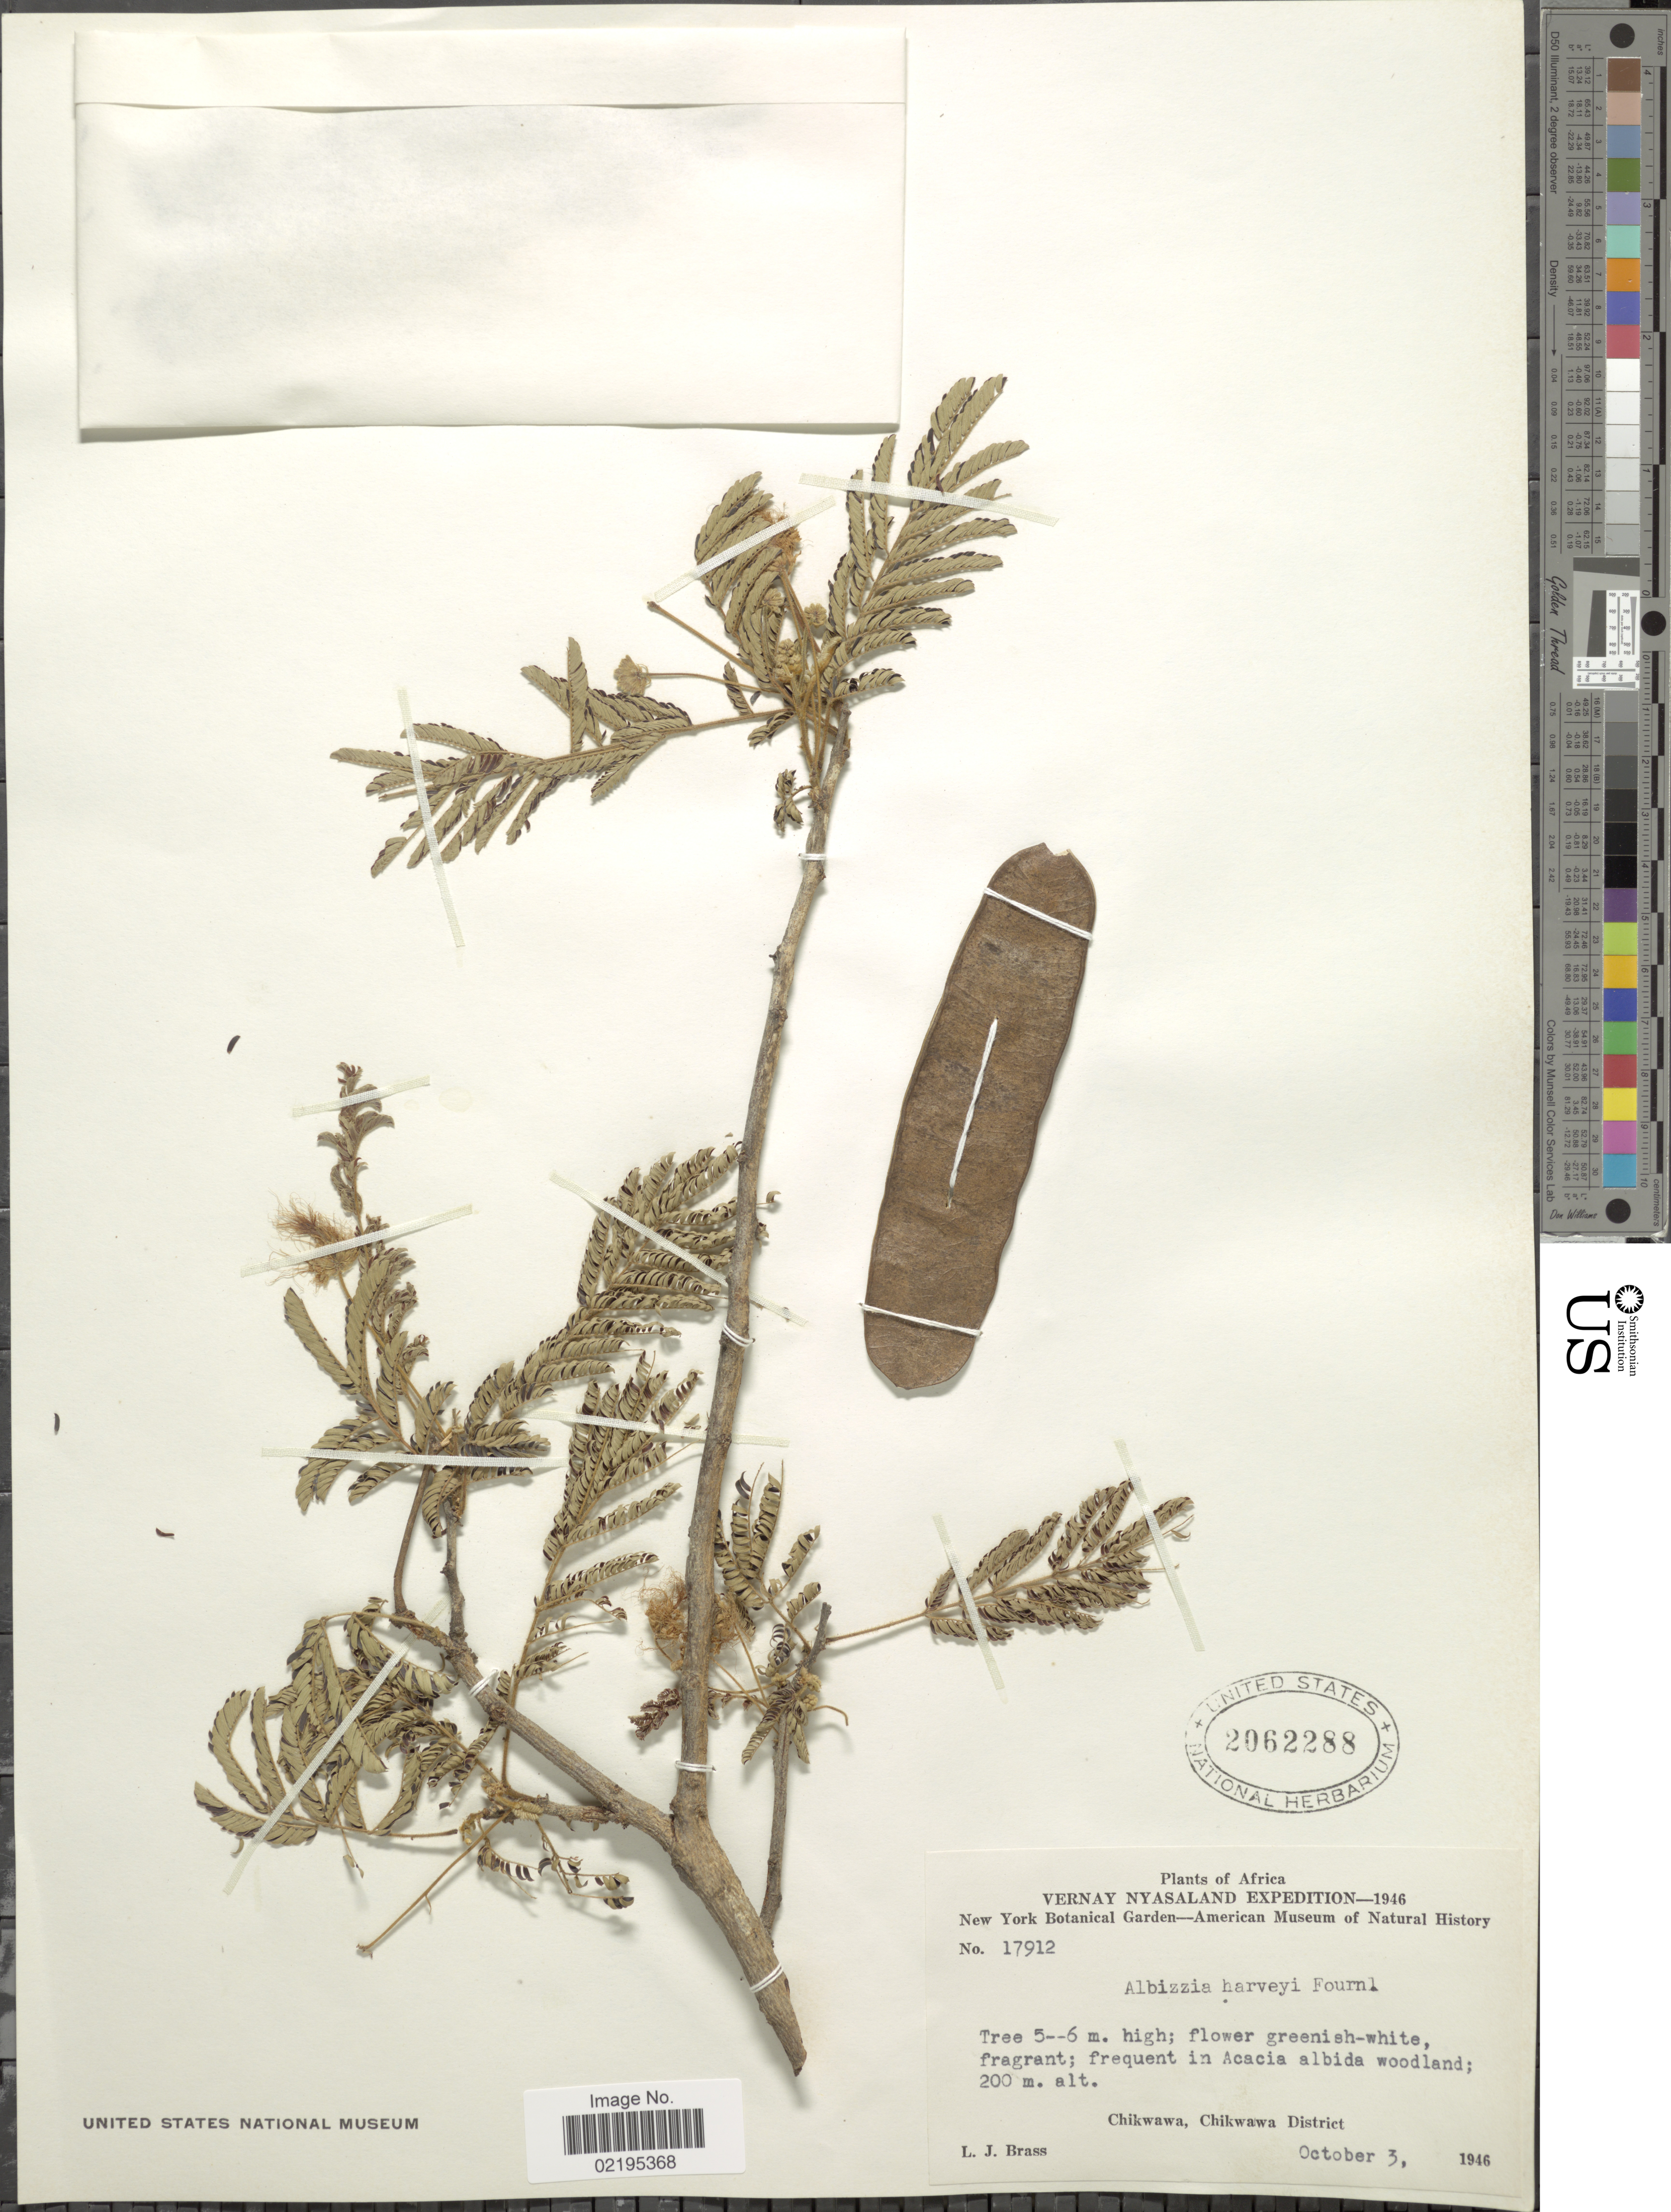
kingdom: Plantae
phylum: Tracheophyta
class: Magnoliopsida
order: Fabales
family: Fabaceae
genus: Albizia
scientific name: Albizia harveyi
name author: E. Fourn.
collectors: L. J. Brass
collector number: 17912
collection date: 1946-10-03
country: Malawi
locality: Vernay Nyasaland, Chikwawa, Chikwawa District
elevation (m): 200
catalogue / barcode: US 2062288